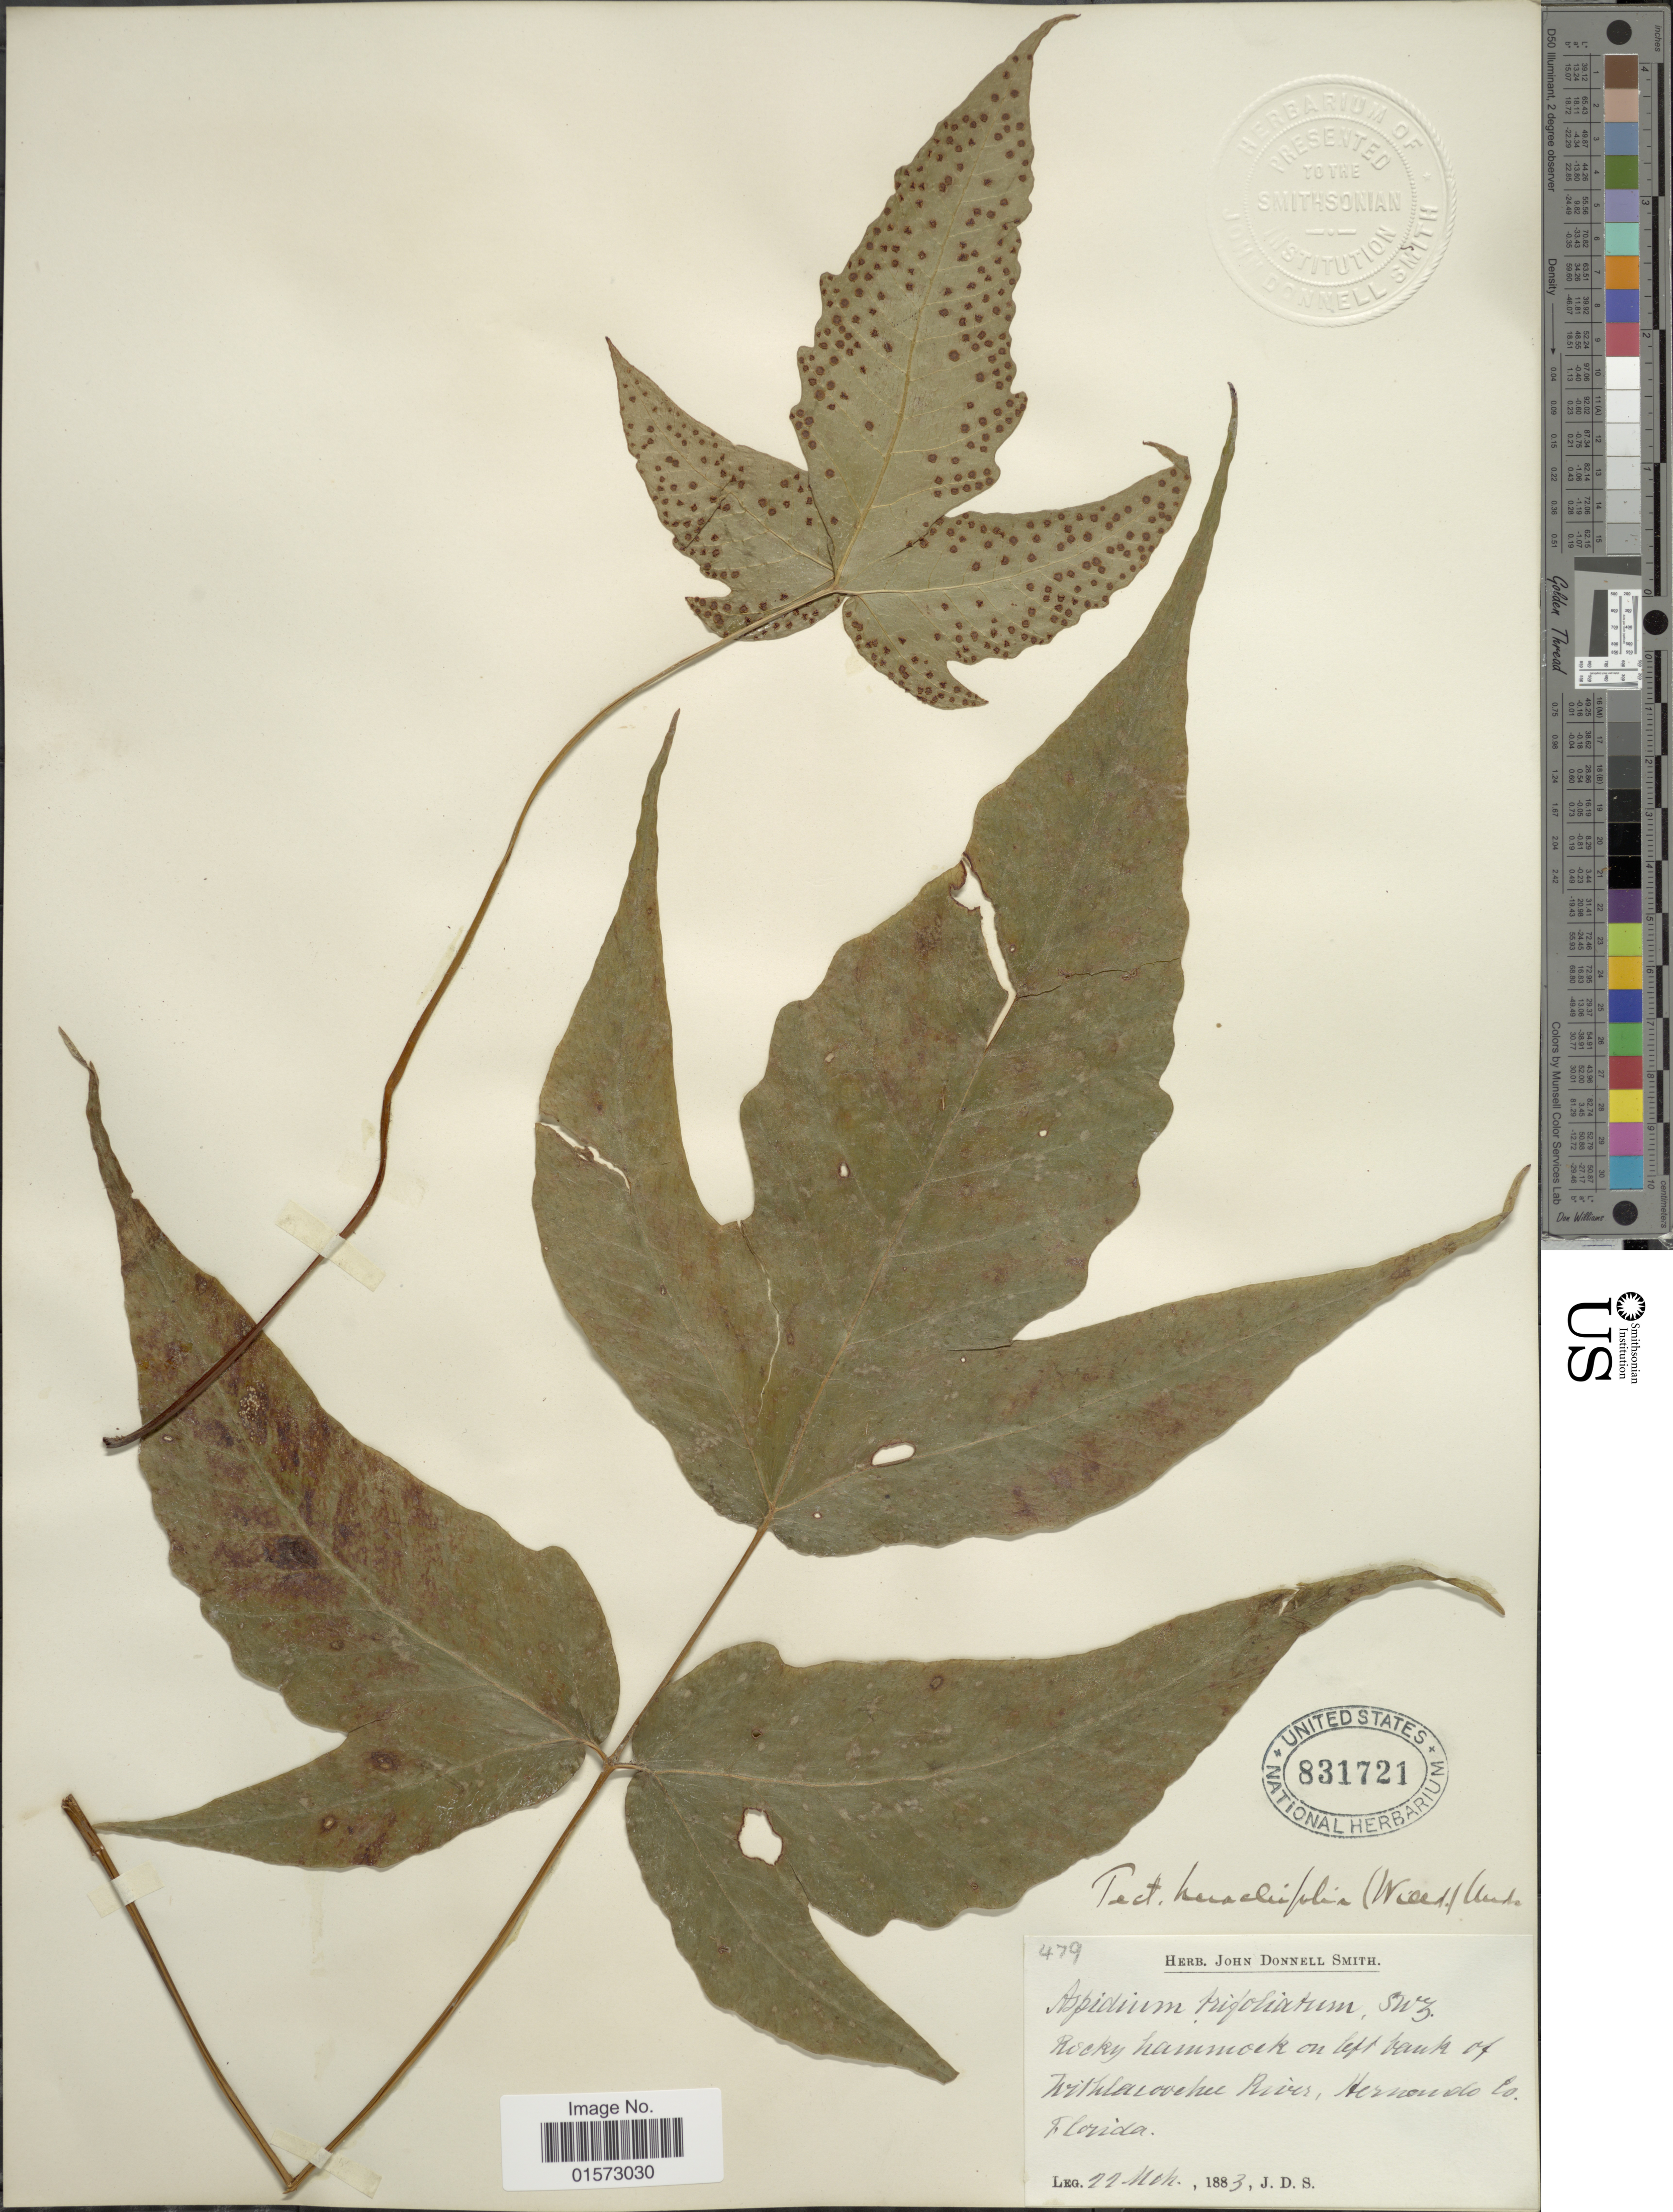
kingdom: Plantae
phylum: Tracheophyta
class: Polypodiopsida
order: Polypodiales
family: Tectariaceae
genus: Tectaria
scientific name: Tectaria heracleifolia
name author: (Willd.) Underw.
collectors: J. Donnell Smith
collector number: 479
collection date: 1883-03-22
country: United States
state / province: Florida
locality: Rocky hammock on left bank of withlacooche River, Hernando Co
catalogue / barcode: US 831721